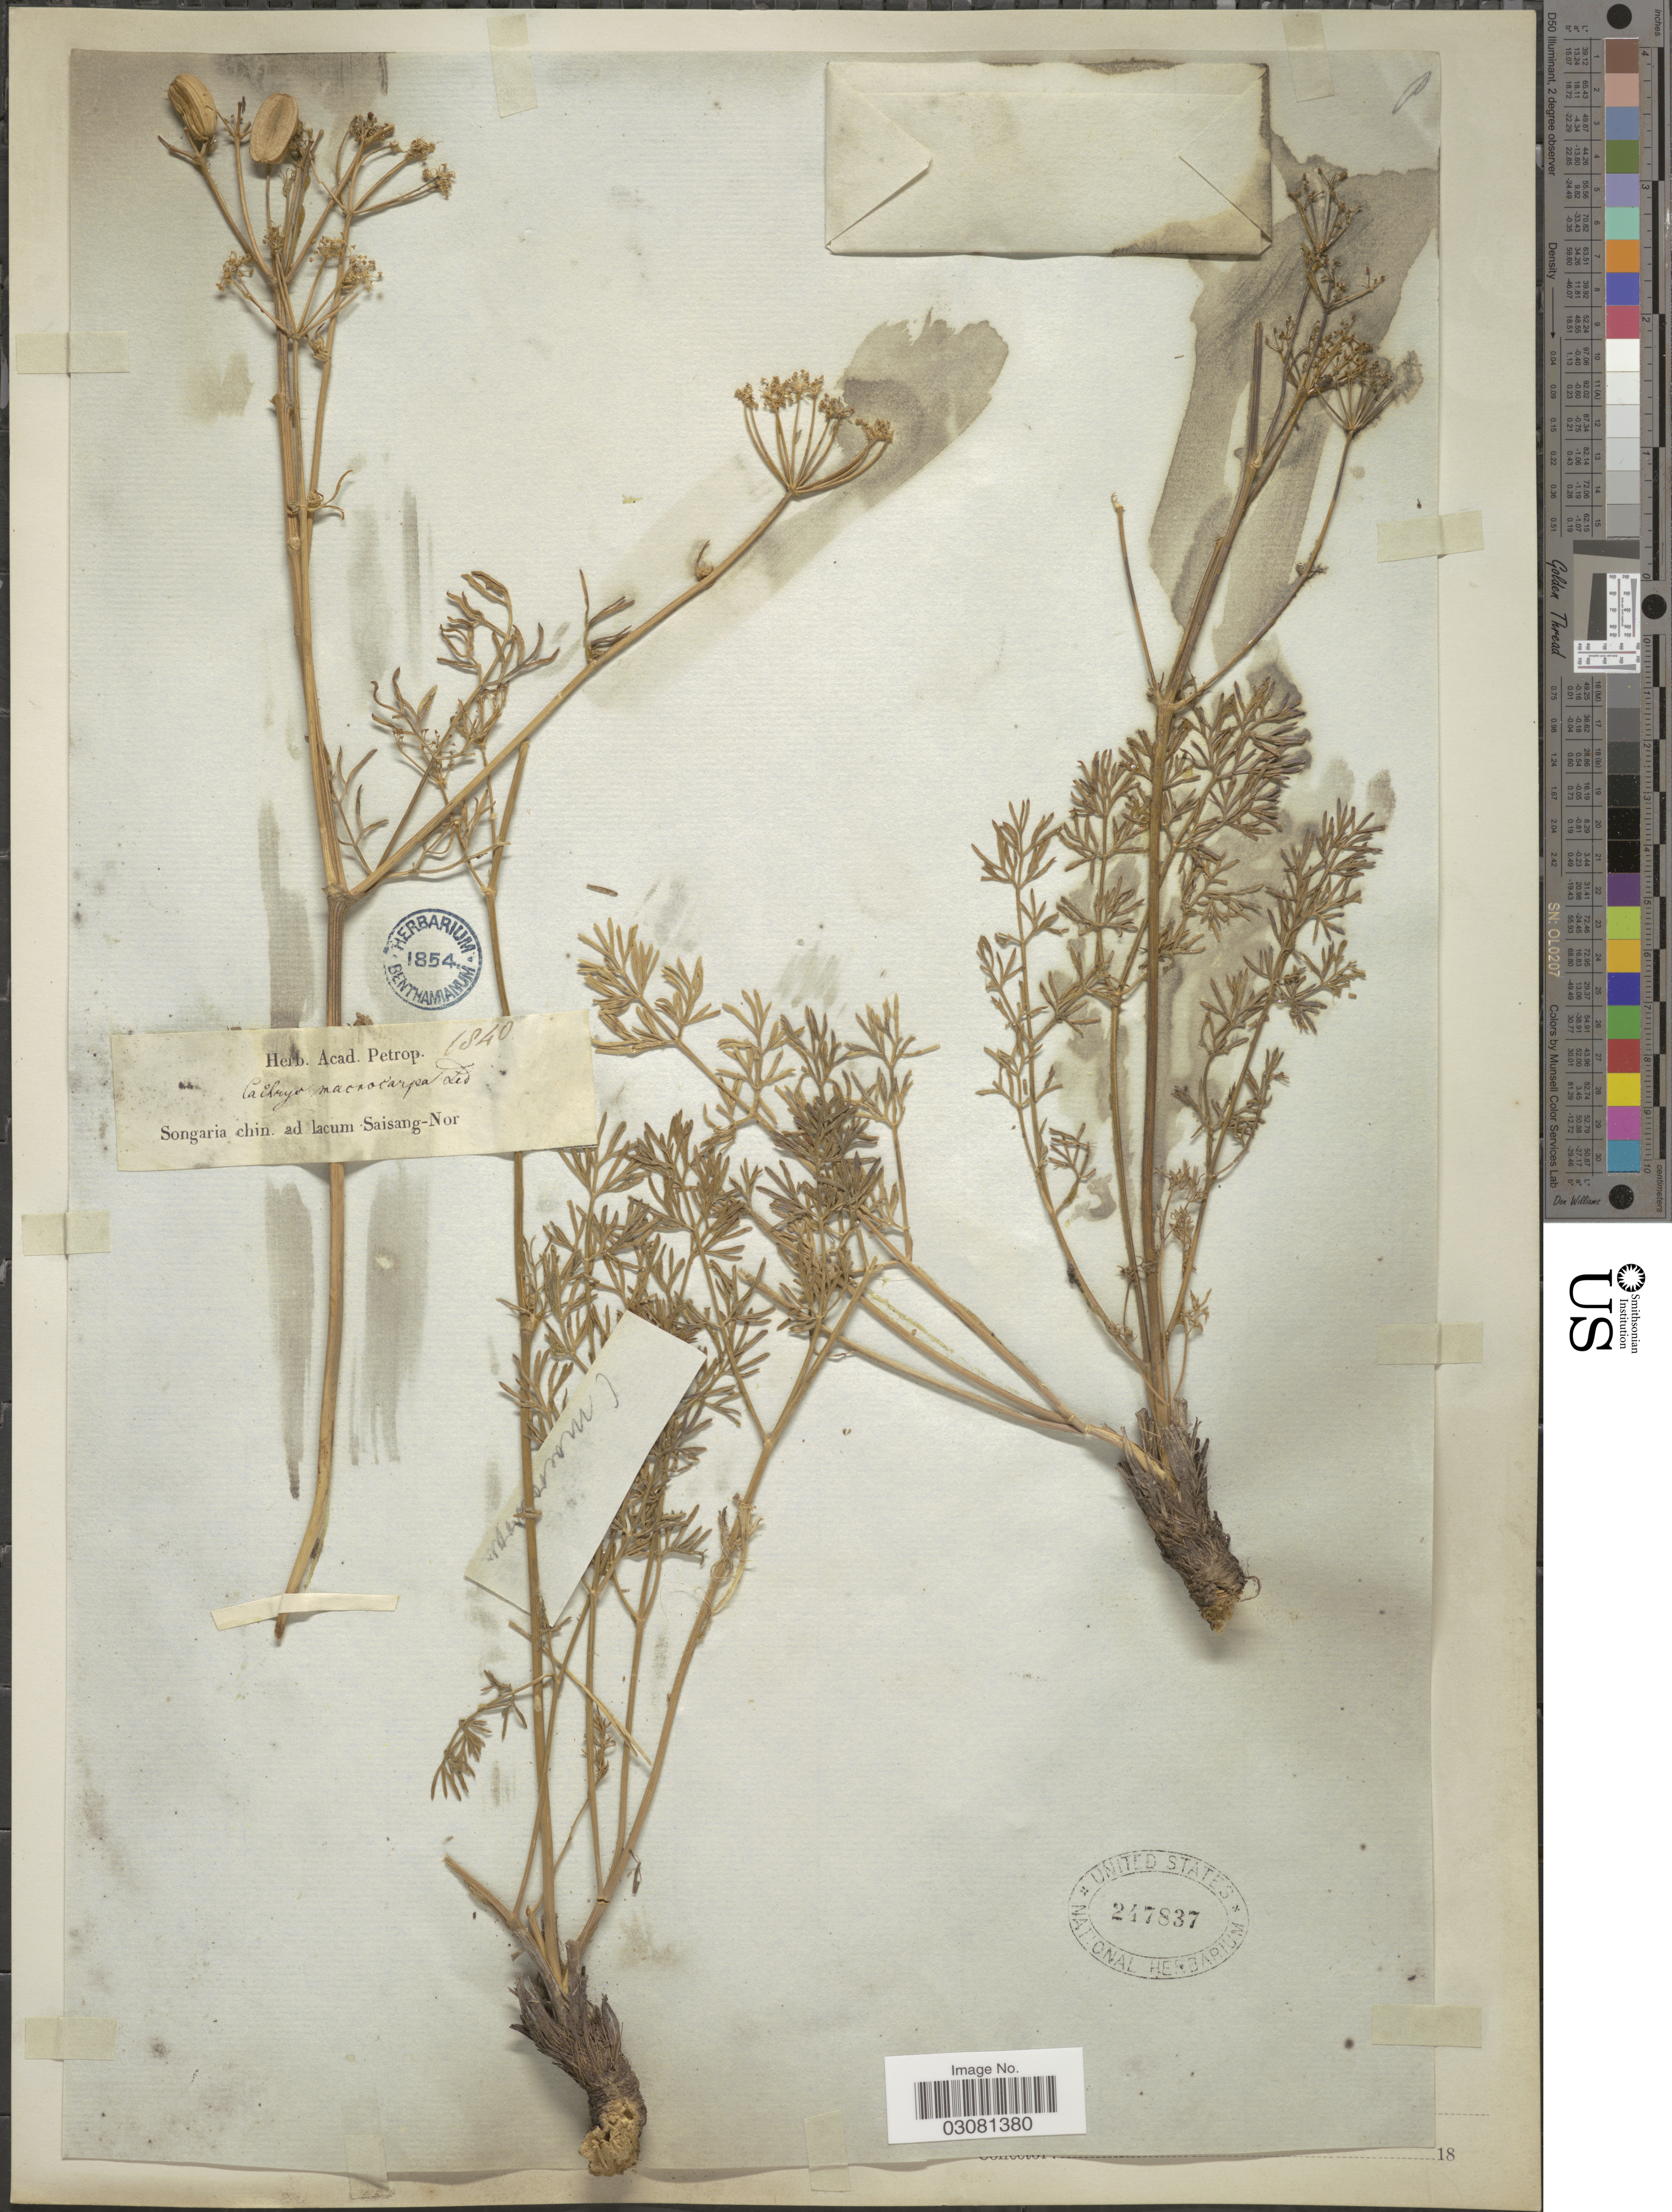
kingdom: Plantae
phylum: Tracheophyta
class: Magnoliopsida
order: Apiales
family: Apiaceae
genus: Cachrys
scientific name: Cachrys macrocarpa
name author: Ledeb.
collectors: ex herb. Acad. Petrop.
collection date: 1840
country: China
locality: Songaria chin. ad lacum Saisang-Nor.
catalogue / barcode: US 247837